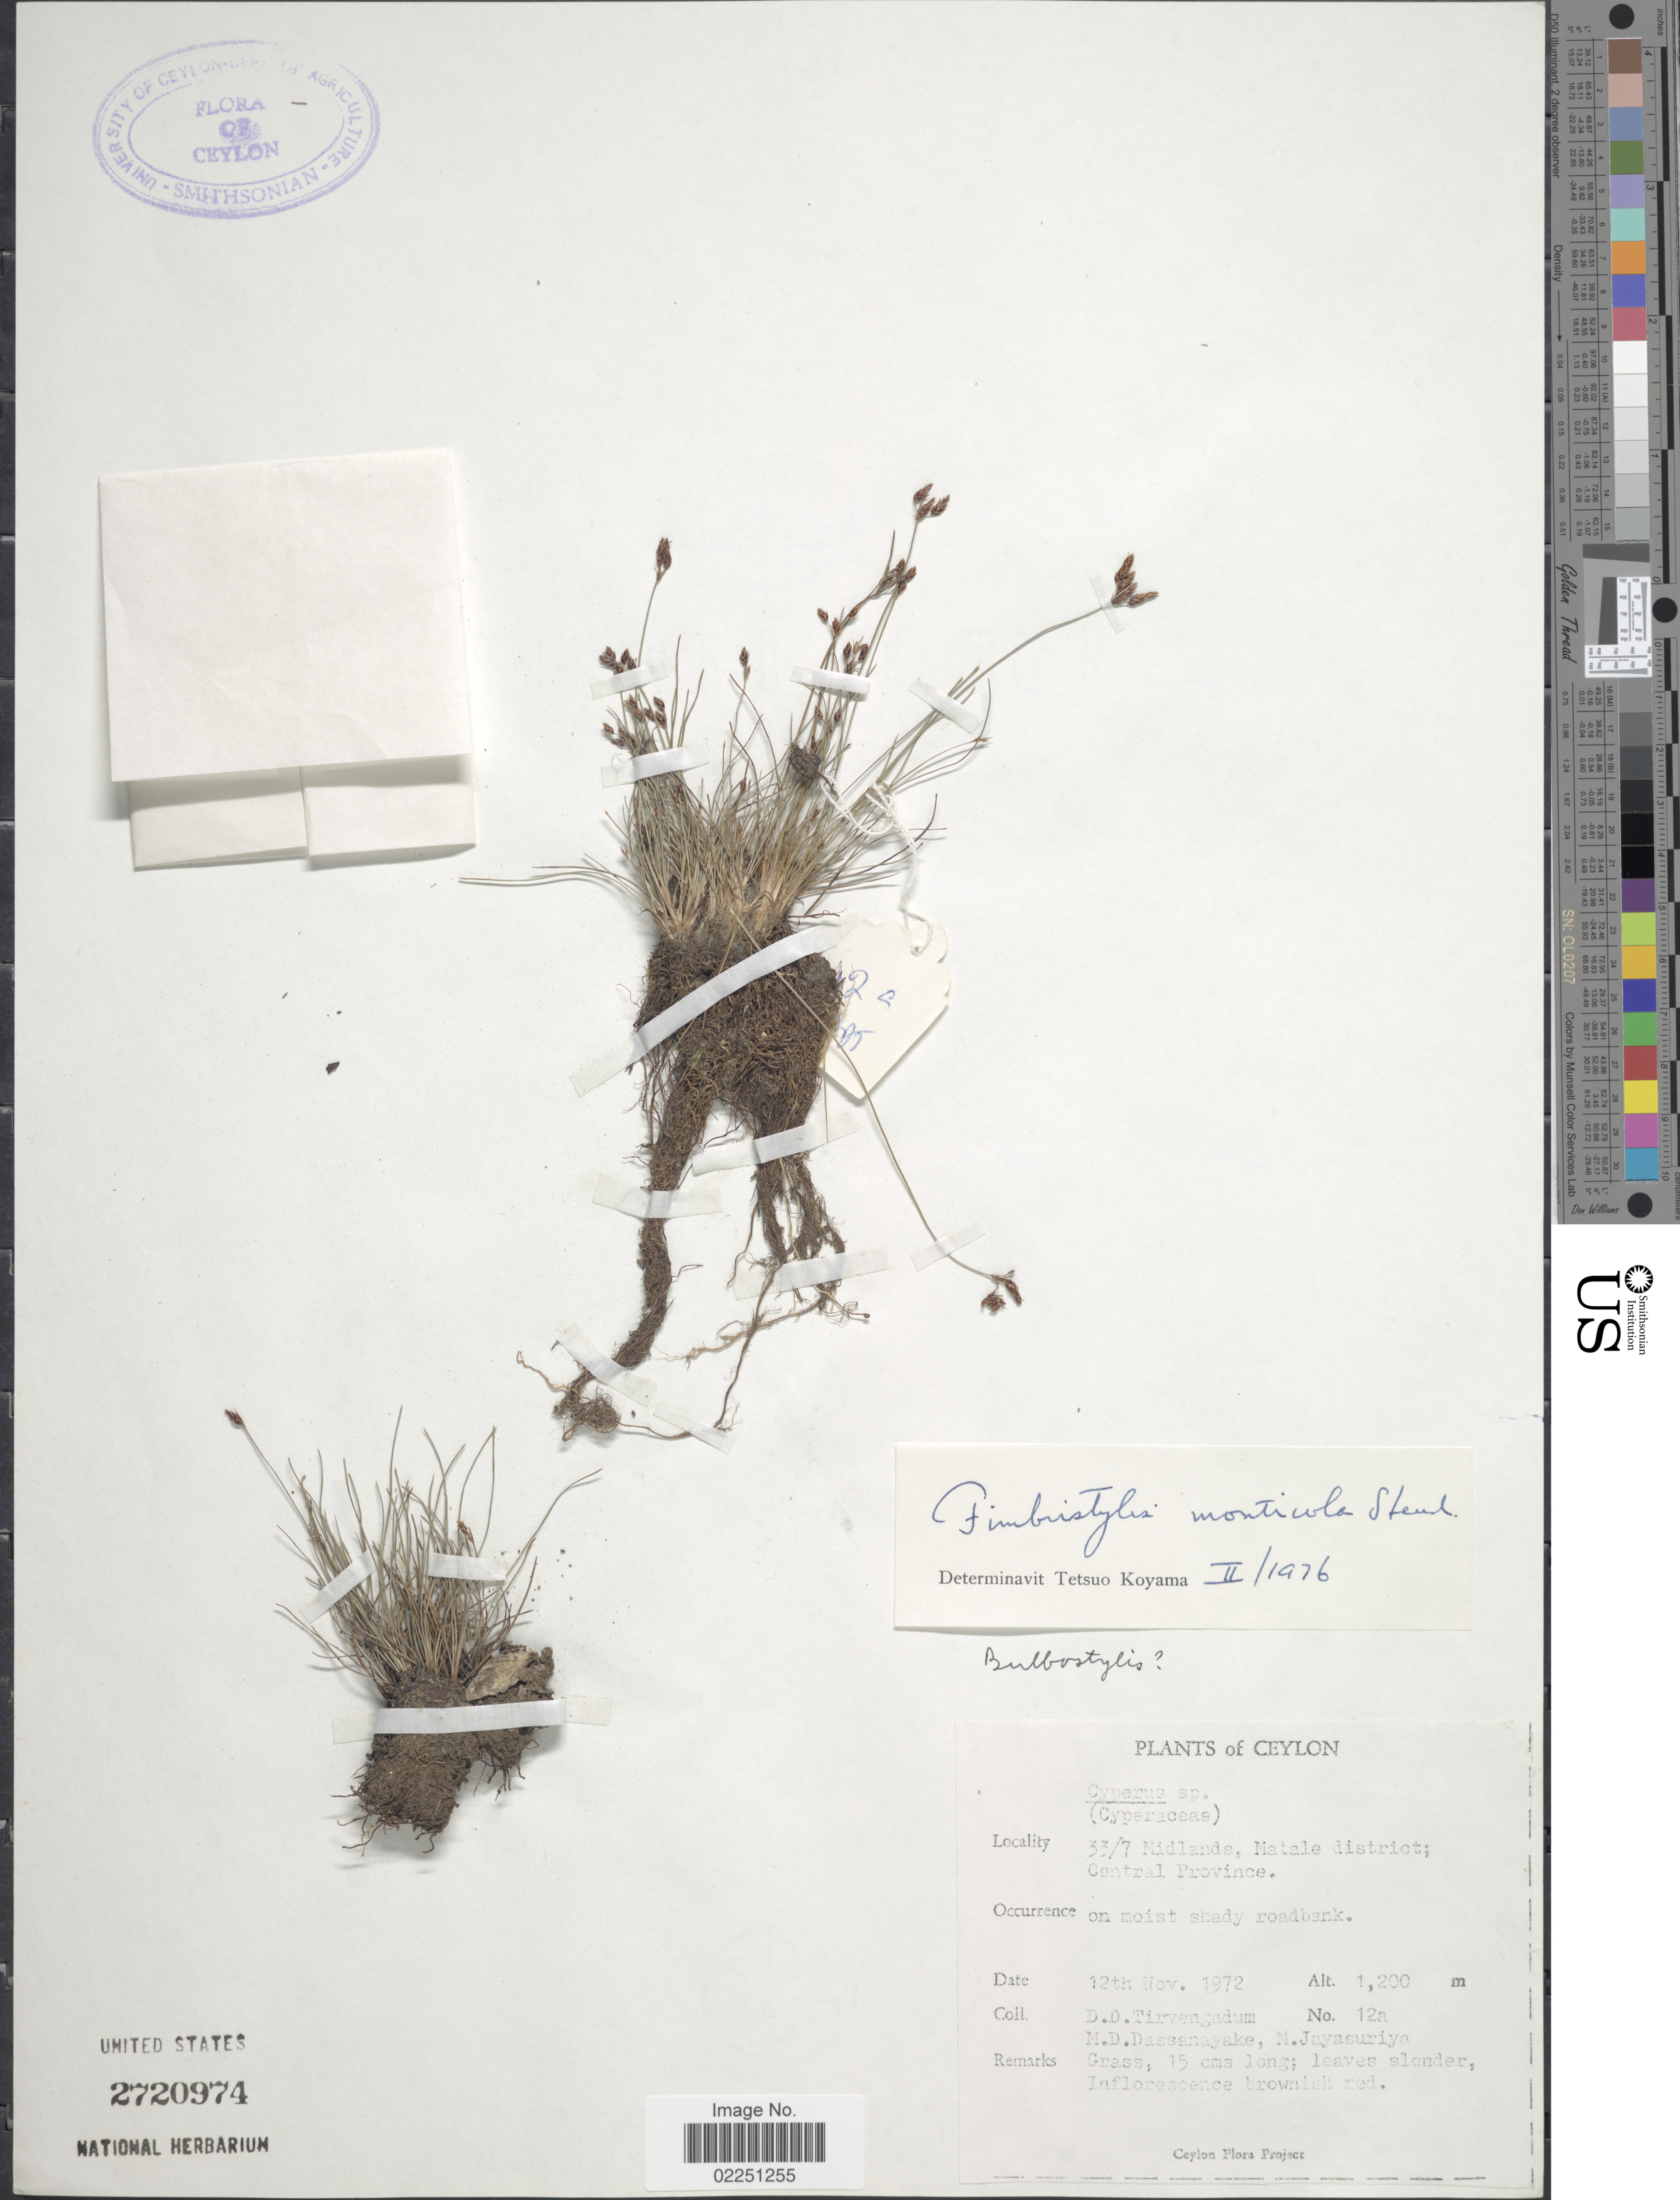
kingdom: Plantae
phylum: Tracheophyta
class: Liliopsida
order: Poales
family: Cyperaceae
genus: Fimbristylis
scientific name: Fimbristylis monticola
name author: Hochst. ex Steud.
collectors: D. Tirvengadum, M. D. Dassanayake & M. Jayasuriya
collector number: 12a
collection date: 1972-11-12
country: Sri Lanka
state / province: Central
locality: Ceylon. 33/7 Midlands, Matale district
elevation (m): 1200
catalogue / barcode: US 2720974